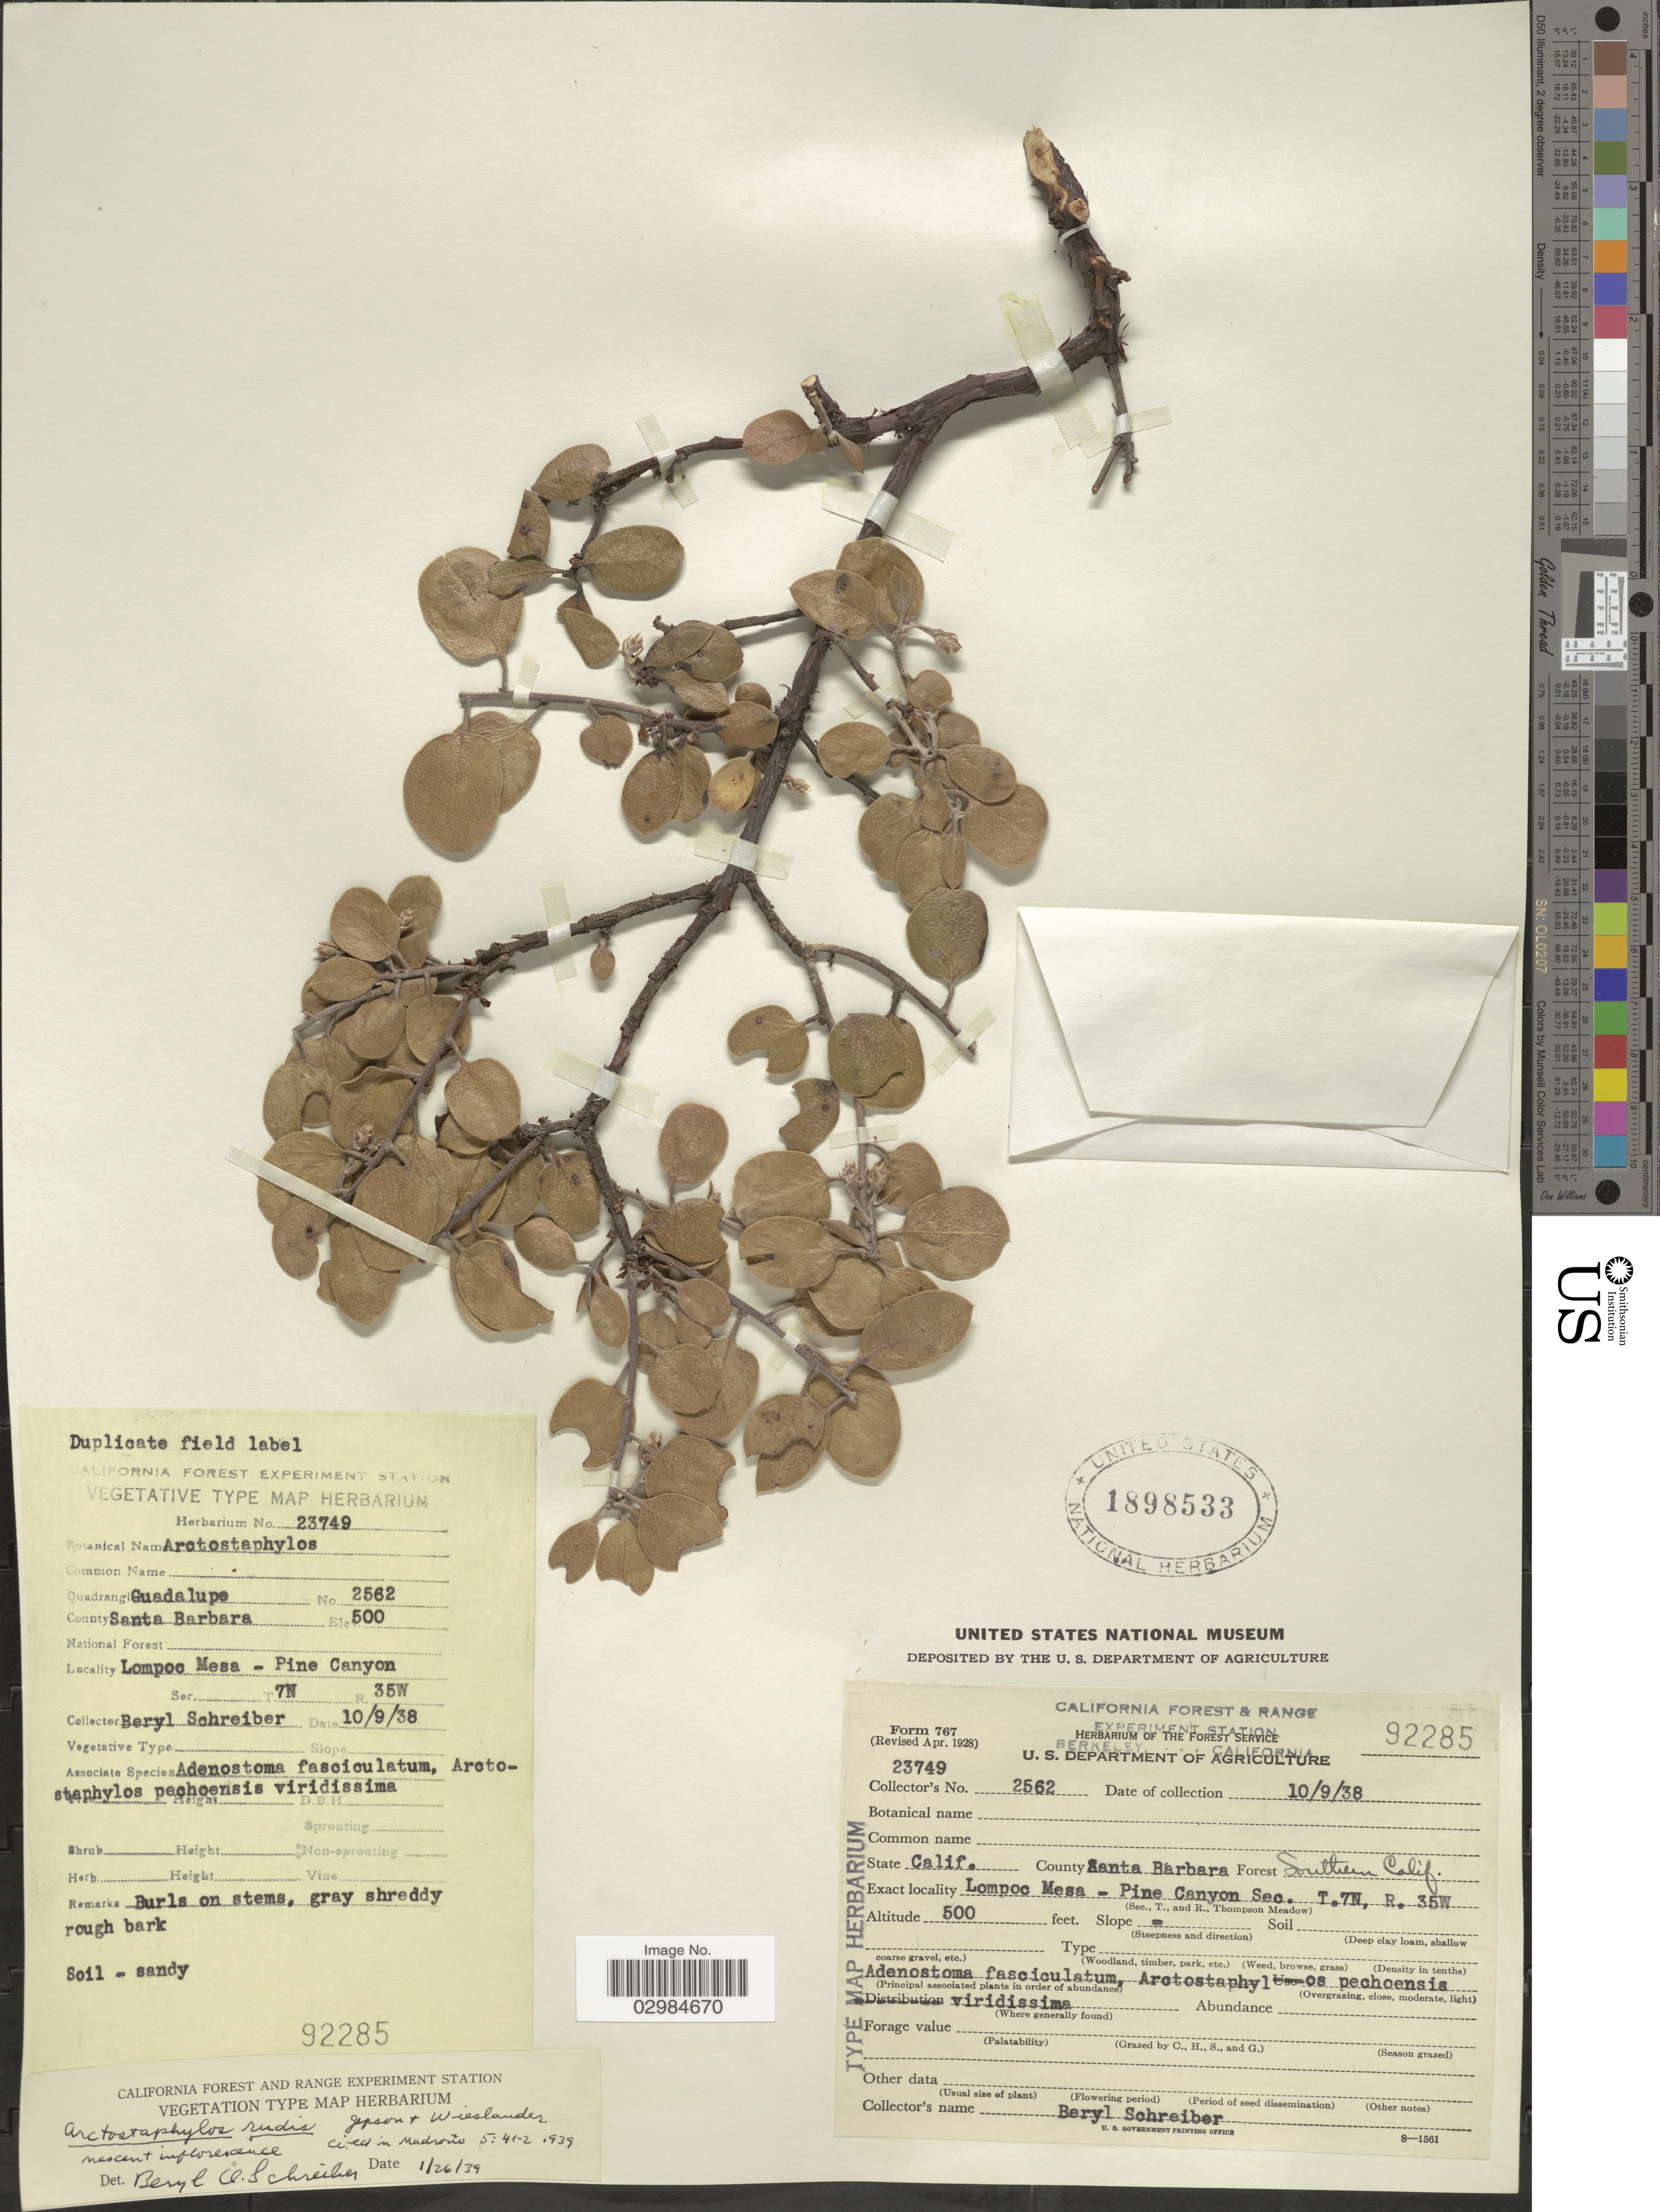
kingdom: Plantae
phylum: Tracheophyta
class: Magnoliopsida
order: Ericales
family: Ericaceae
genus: Arctostaphylos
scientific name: Arctostaphylos rudis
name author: Jeps. & Wiesl.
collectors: B. O. Schreiber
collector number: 2562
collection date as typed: Transcribed d/m/y: 9/10/38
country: United States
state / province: California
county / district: Santa Barbara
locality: Guadalupe. County Santa Barbara. Southern Calif. Lompoc Mesa - Pine Canyon. T7N, R35W.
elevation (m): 152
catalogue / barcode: US 1898533